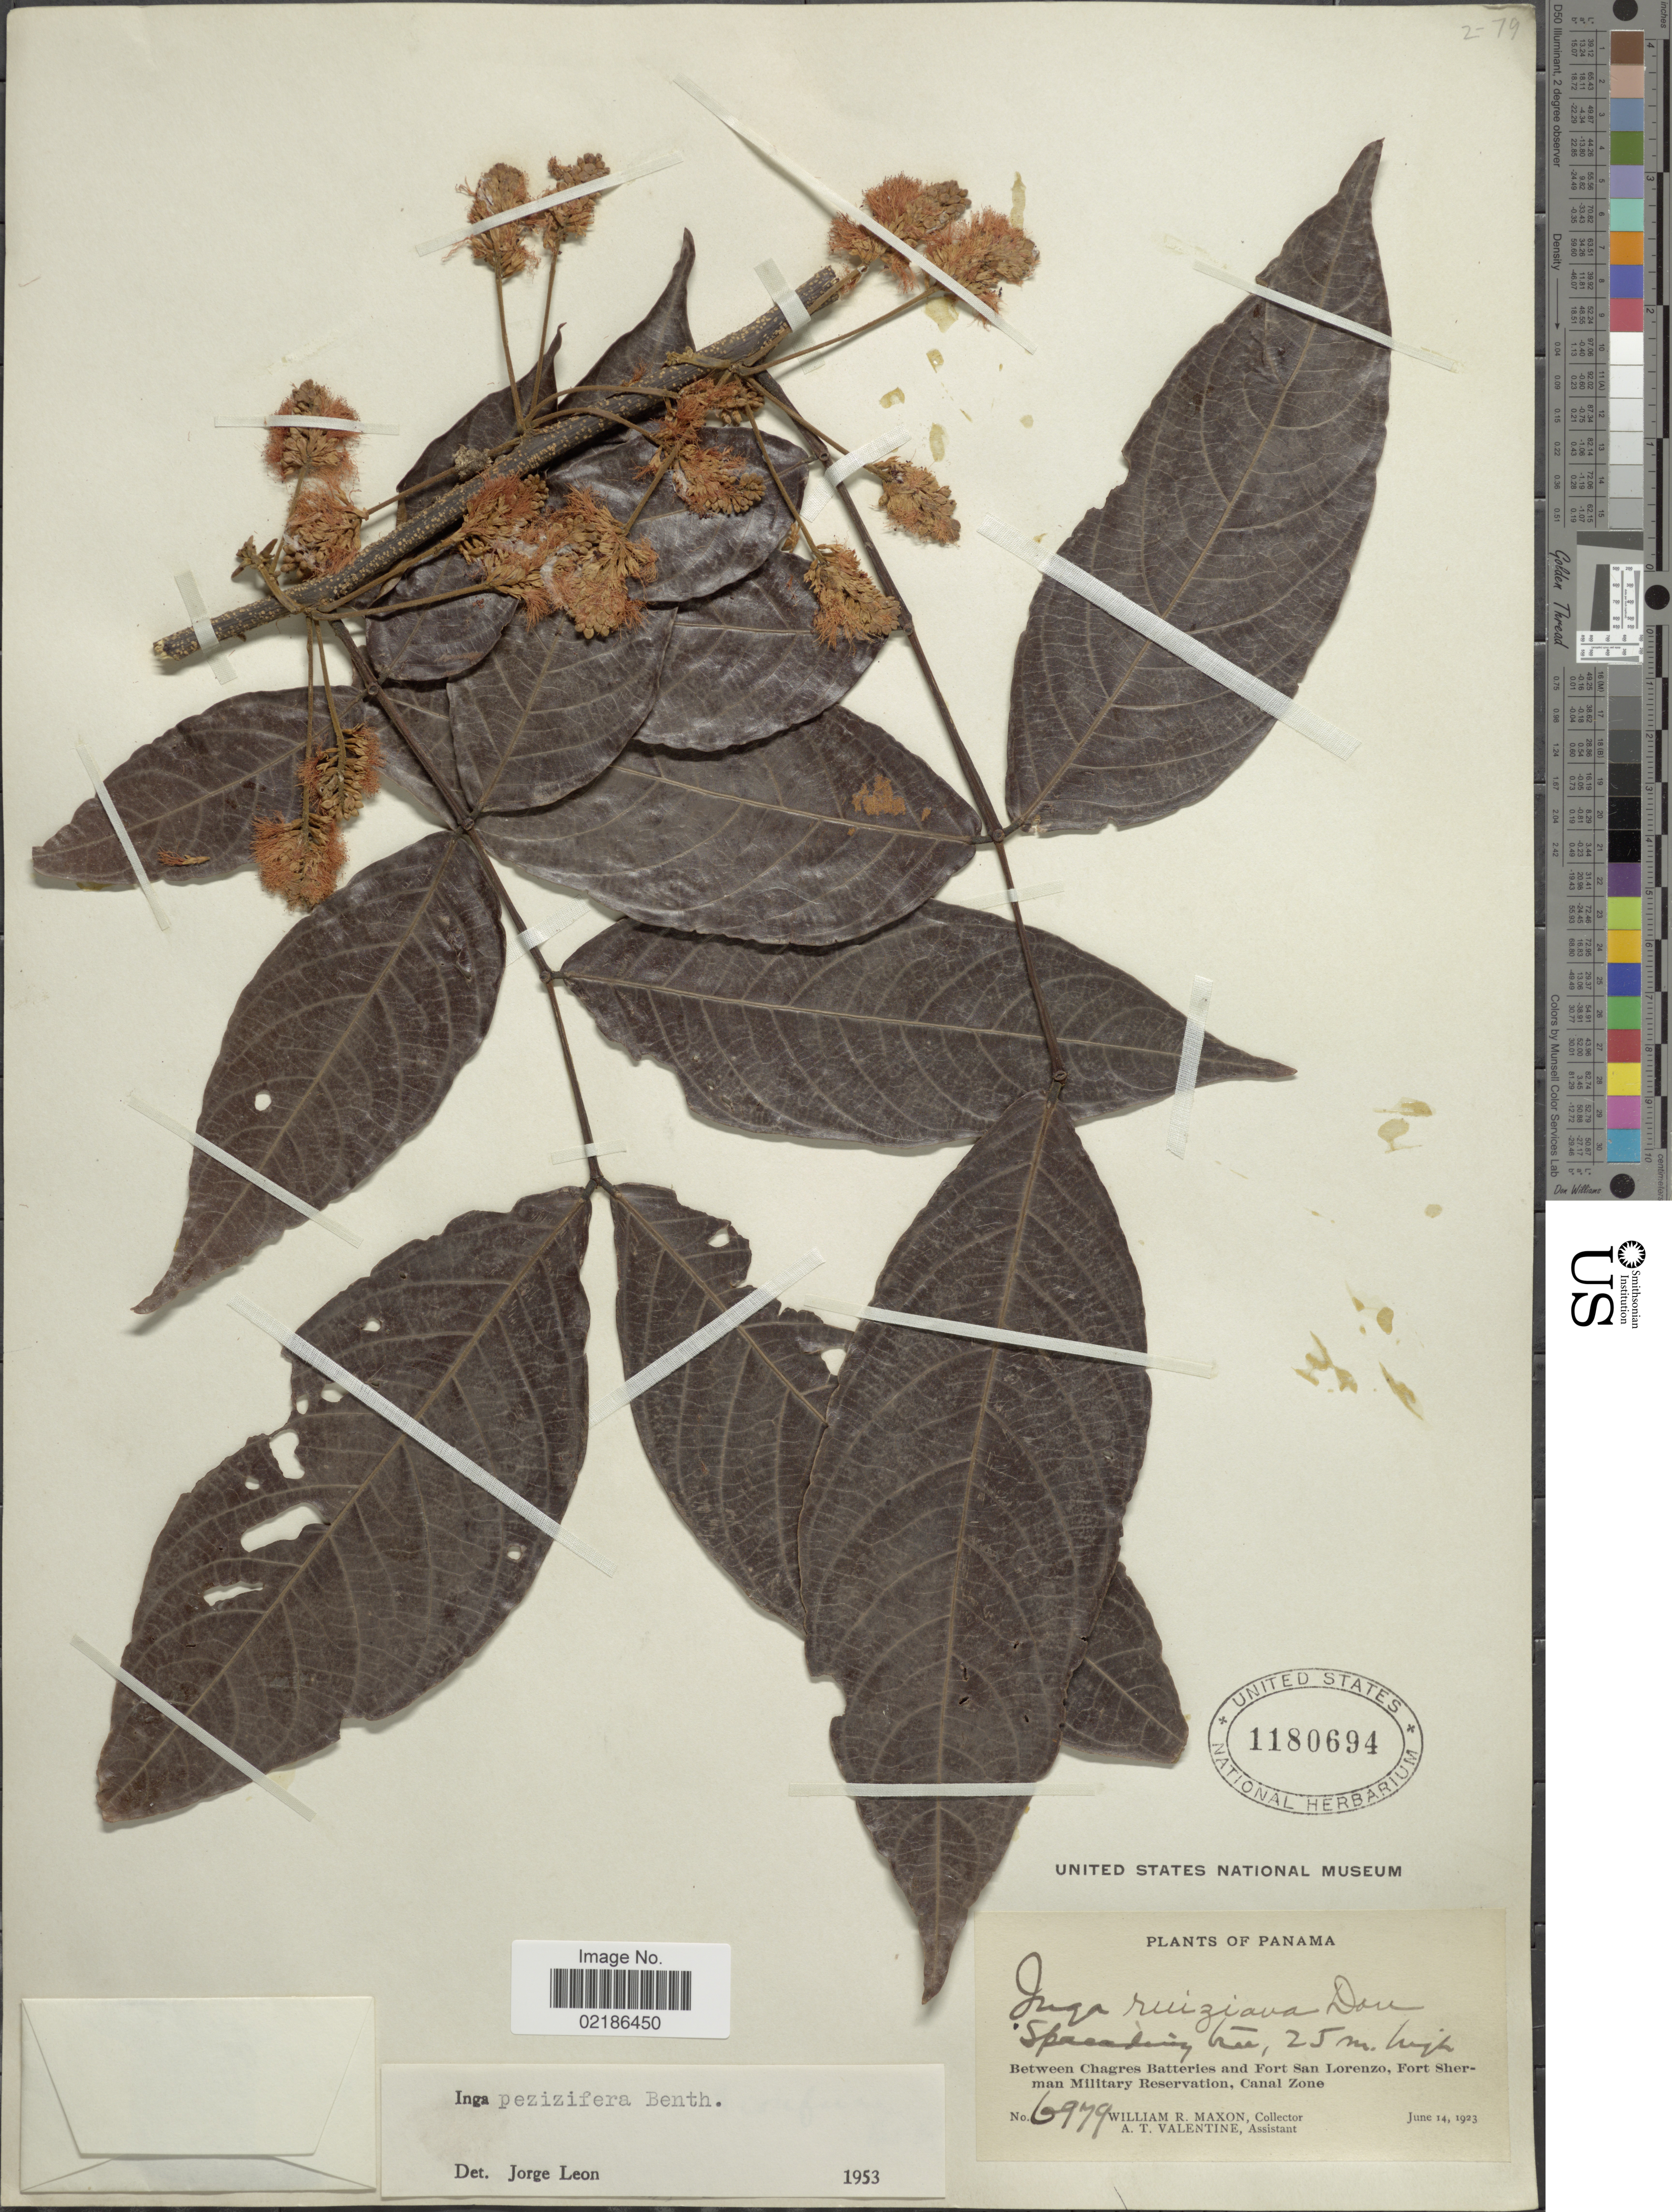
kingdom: Plantae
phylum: Tracheophyta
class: Magnoliopsida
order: Fabales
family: Fabaceae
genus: Inga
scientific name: Inga pezizifera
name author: Benth.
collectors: W. R. Maxon & A. Valentine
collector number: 6979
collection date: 1923-06-14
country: Panama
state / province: Colón / Panamá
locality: Between Chagres Batteries and Fort San Lorenzo, Fort Sherman Military Reservation, Canal Zone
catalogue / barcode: US 1180694